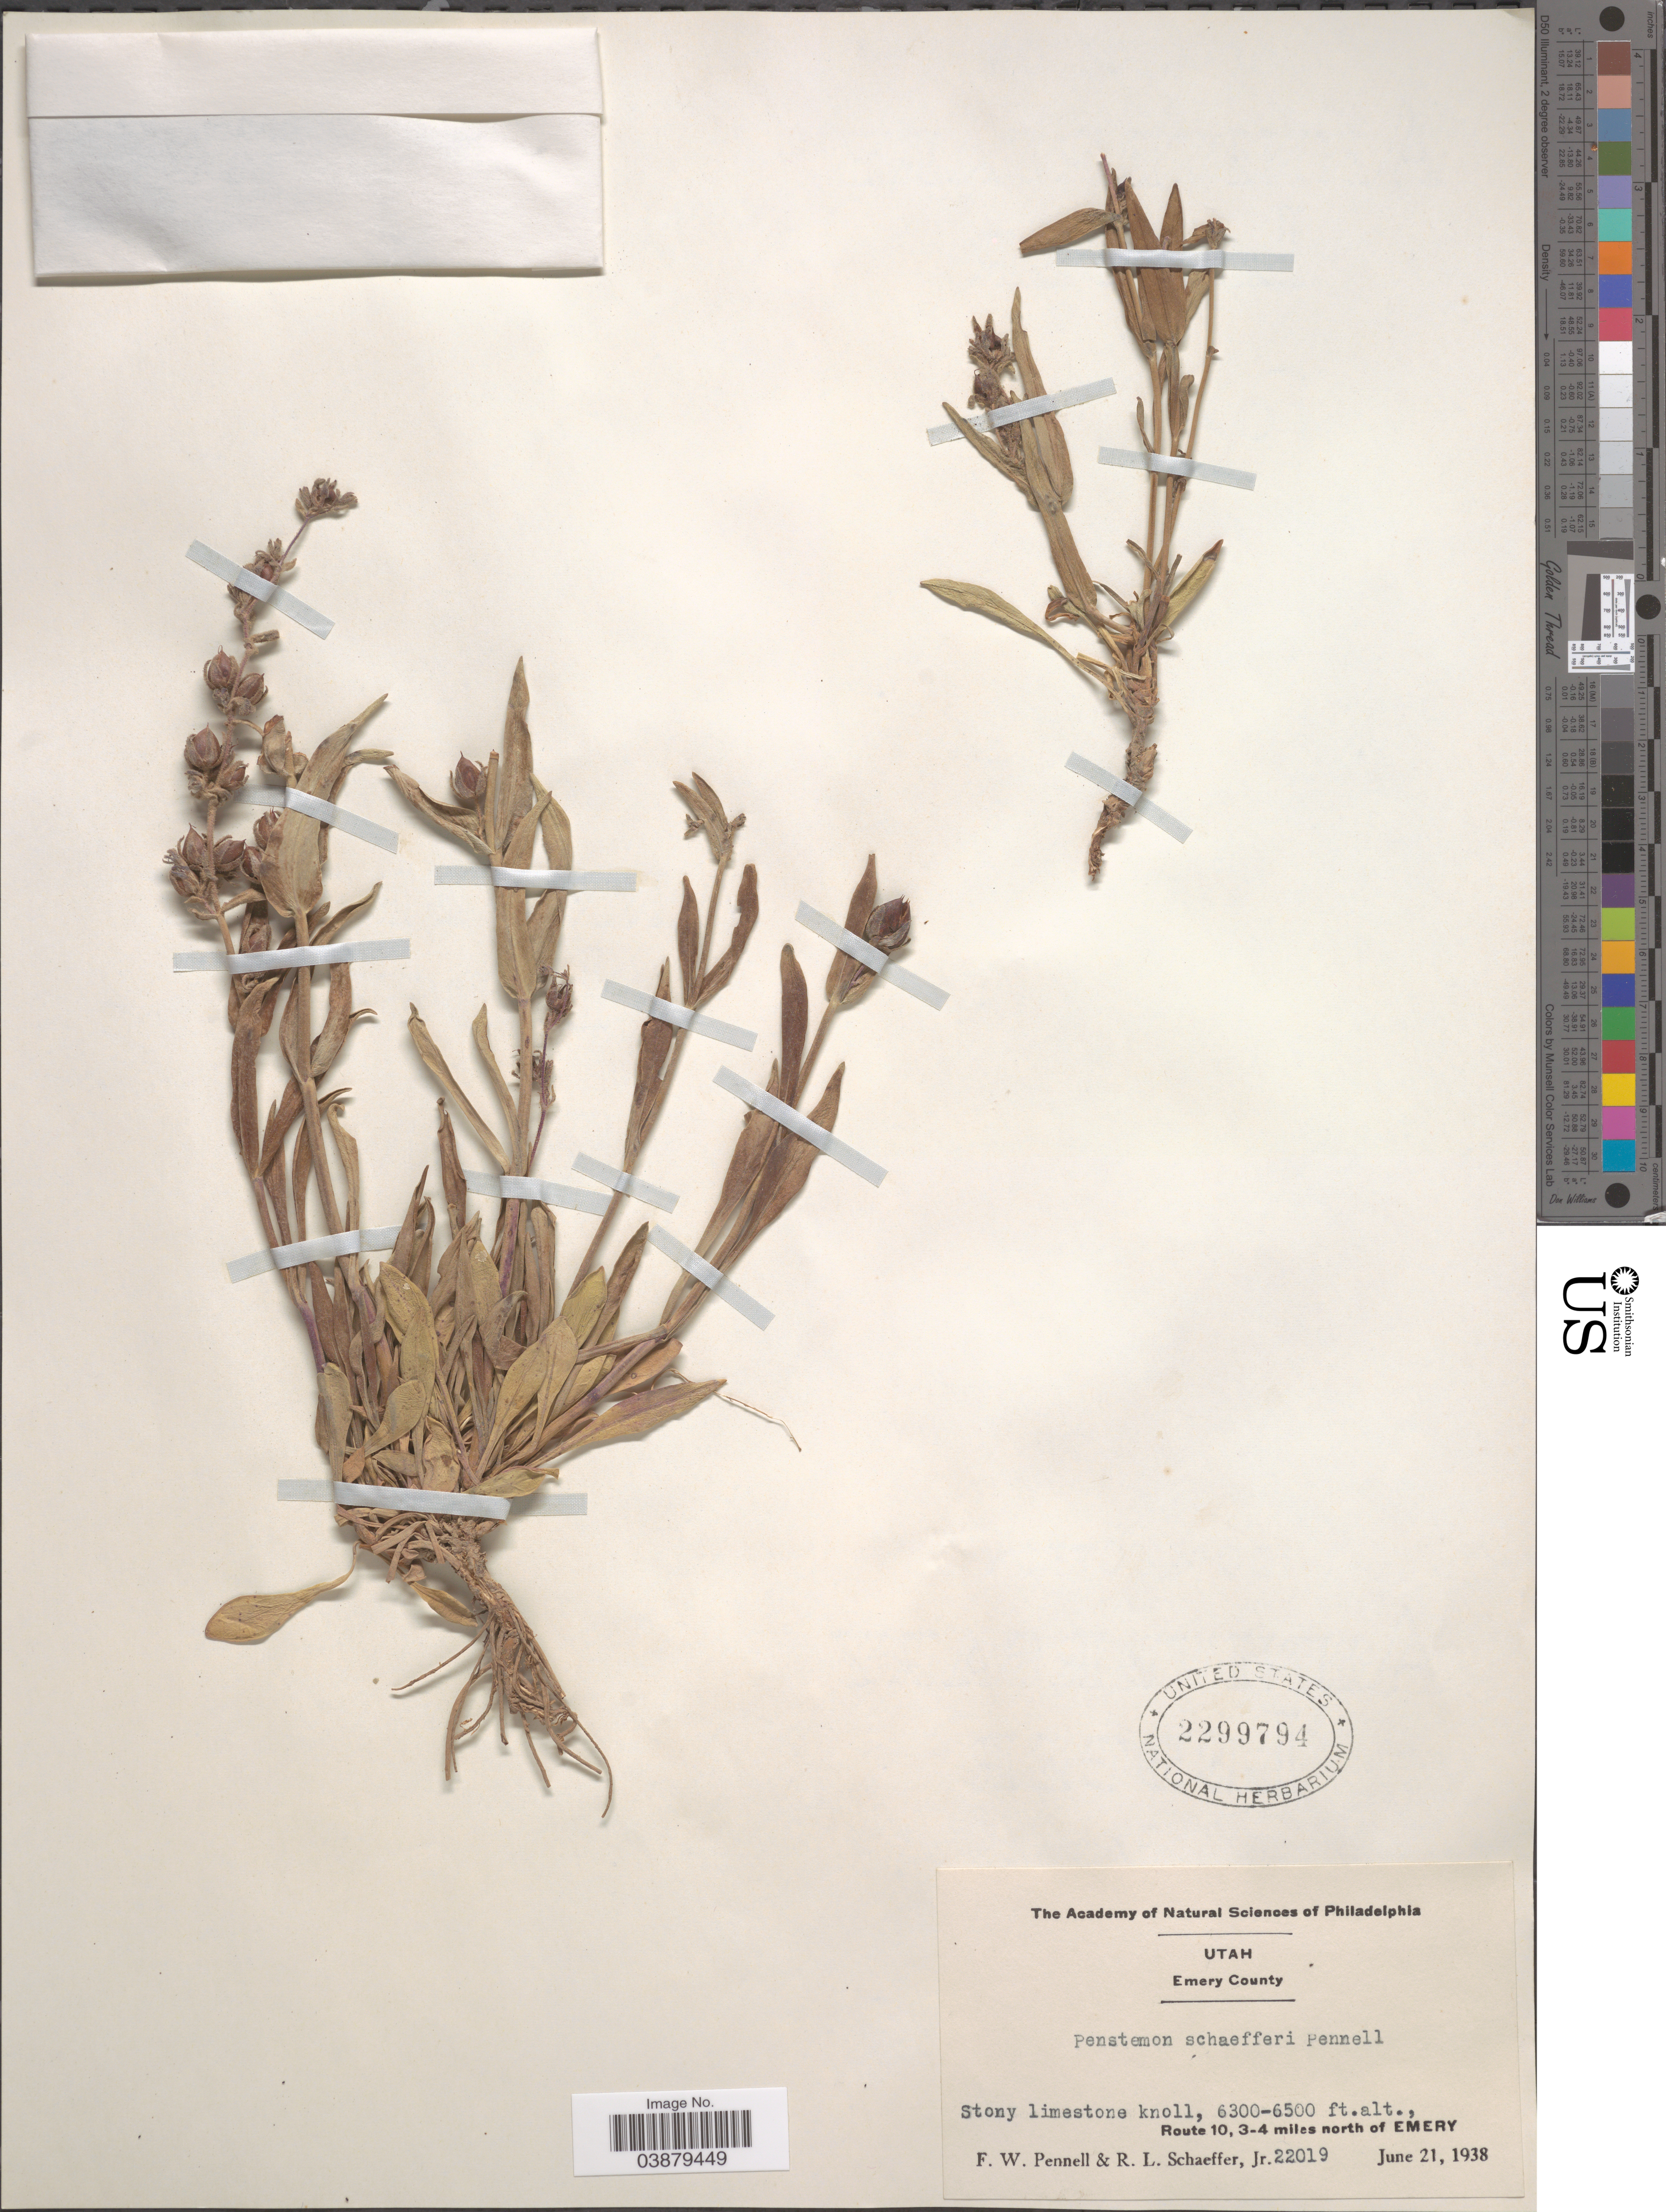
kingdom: Plantae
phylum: Tracheophyta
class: Magnoliopsida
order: Lamiales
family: Plantaginaceae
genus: Penstemon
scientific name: Penstemon sp.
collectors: F. W. Pennell & R. L. Schaeffer Jr.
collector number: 22019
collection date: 1938-06-21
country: United States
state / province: Utah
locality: Emery County. Route 10, 3-4 miles north of Emery.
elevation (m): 1920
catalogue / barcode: US 2299794